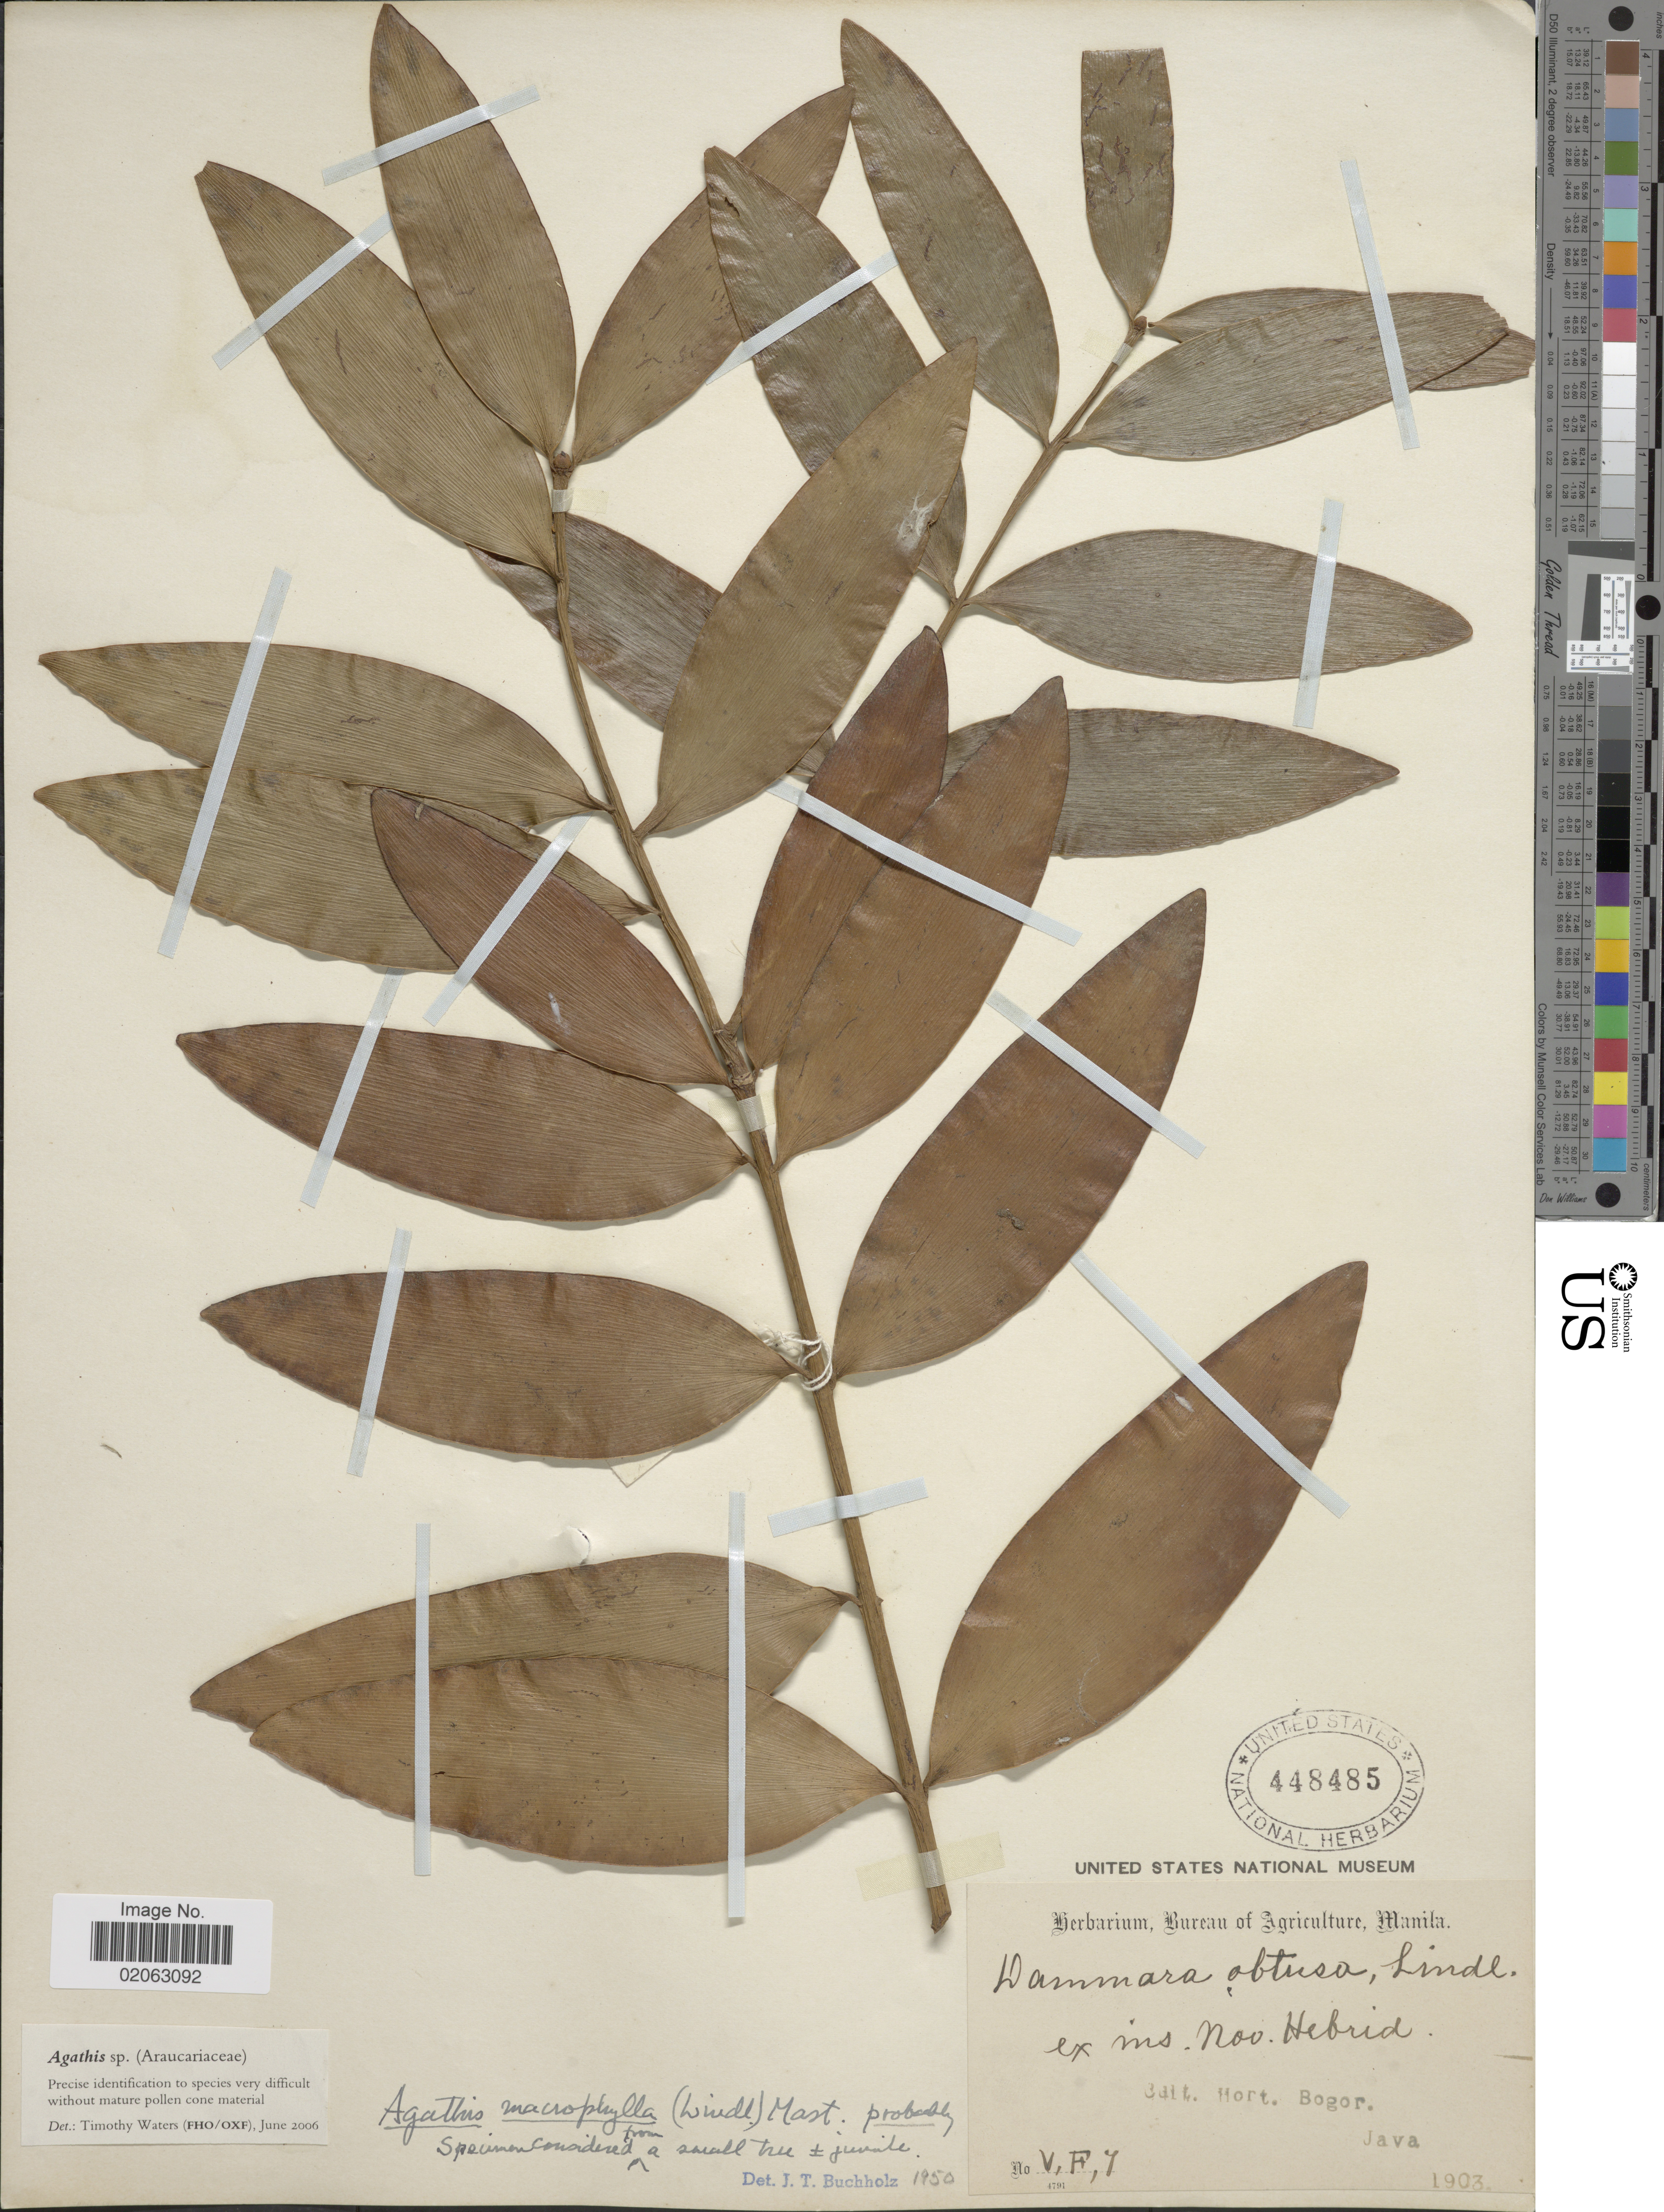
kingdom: Plantae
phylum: Tracheophyta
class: Pinopsida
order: Pinales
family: Araucariaceae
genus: Agathis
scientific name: Agathis sp.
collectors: ex Herb. Bur. Agric. Manila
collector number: V, F, 7*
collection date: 1903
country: Indonesia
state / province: Java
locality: Cult. Hort. Bogor. Java.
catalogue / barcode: US 448485